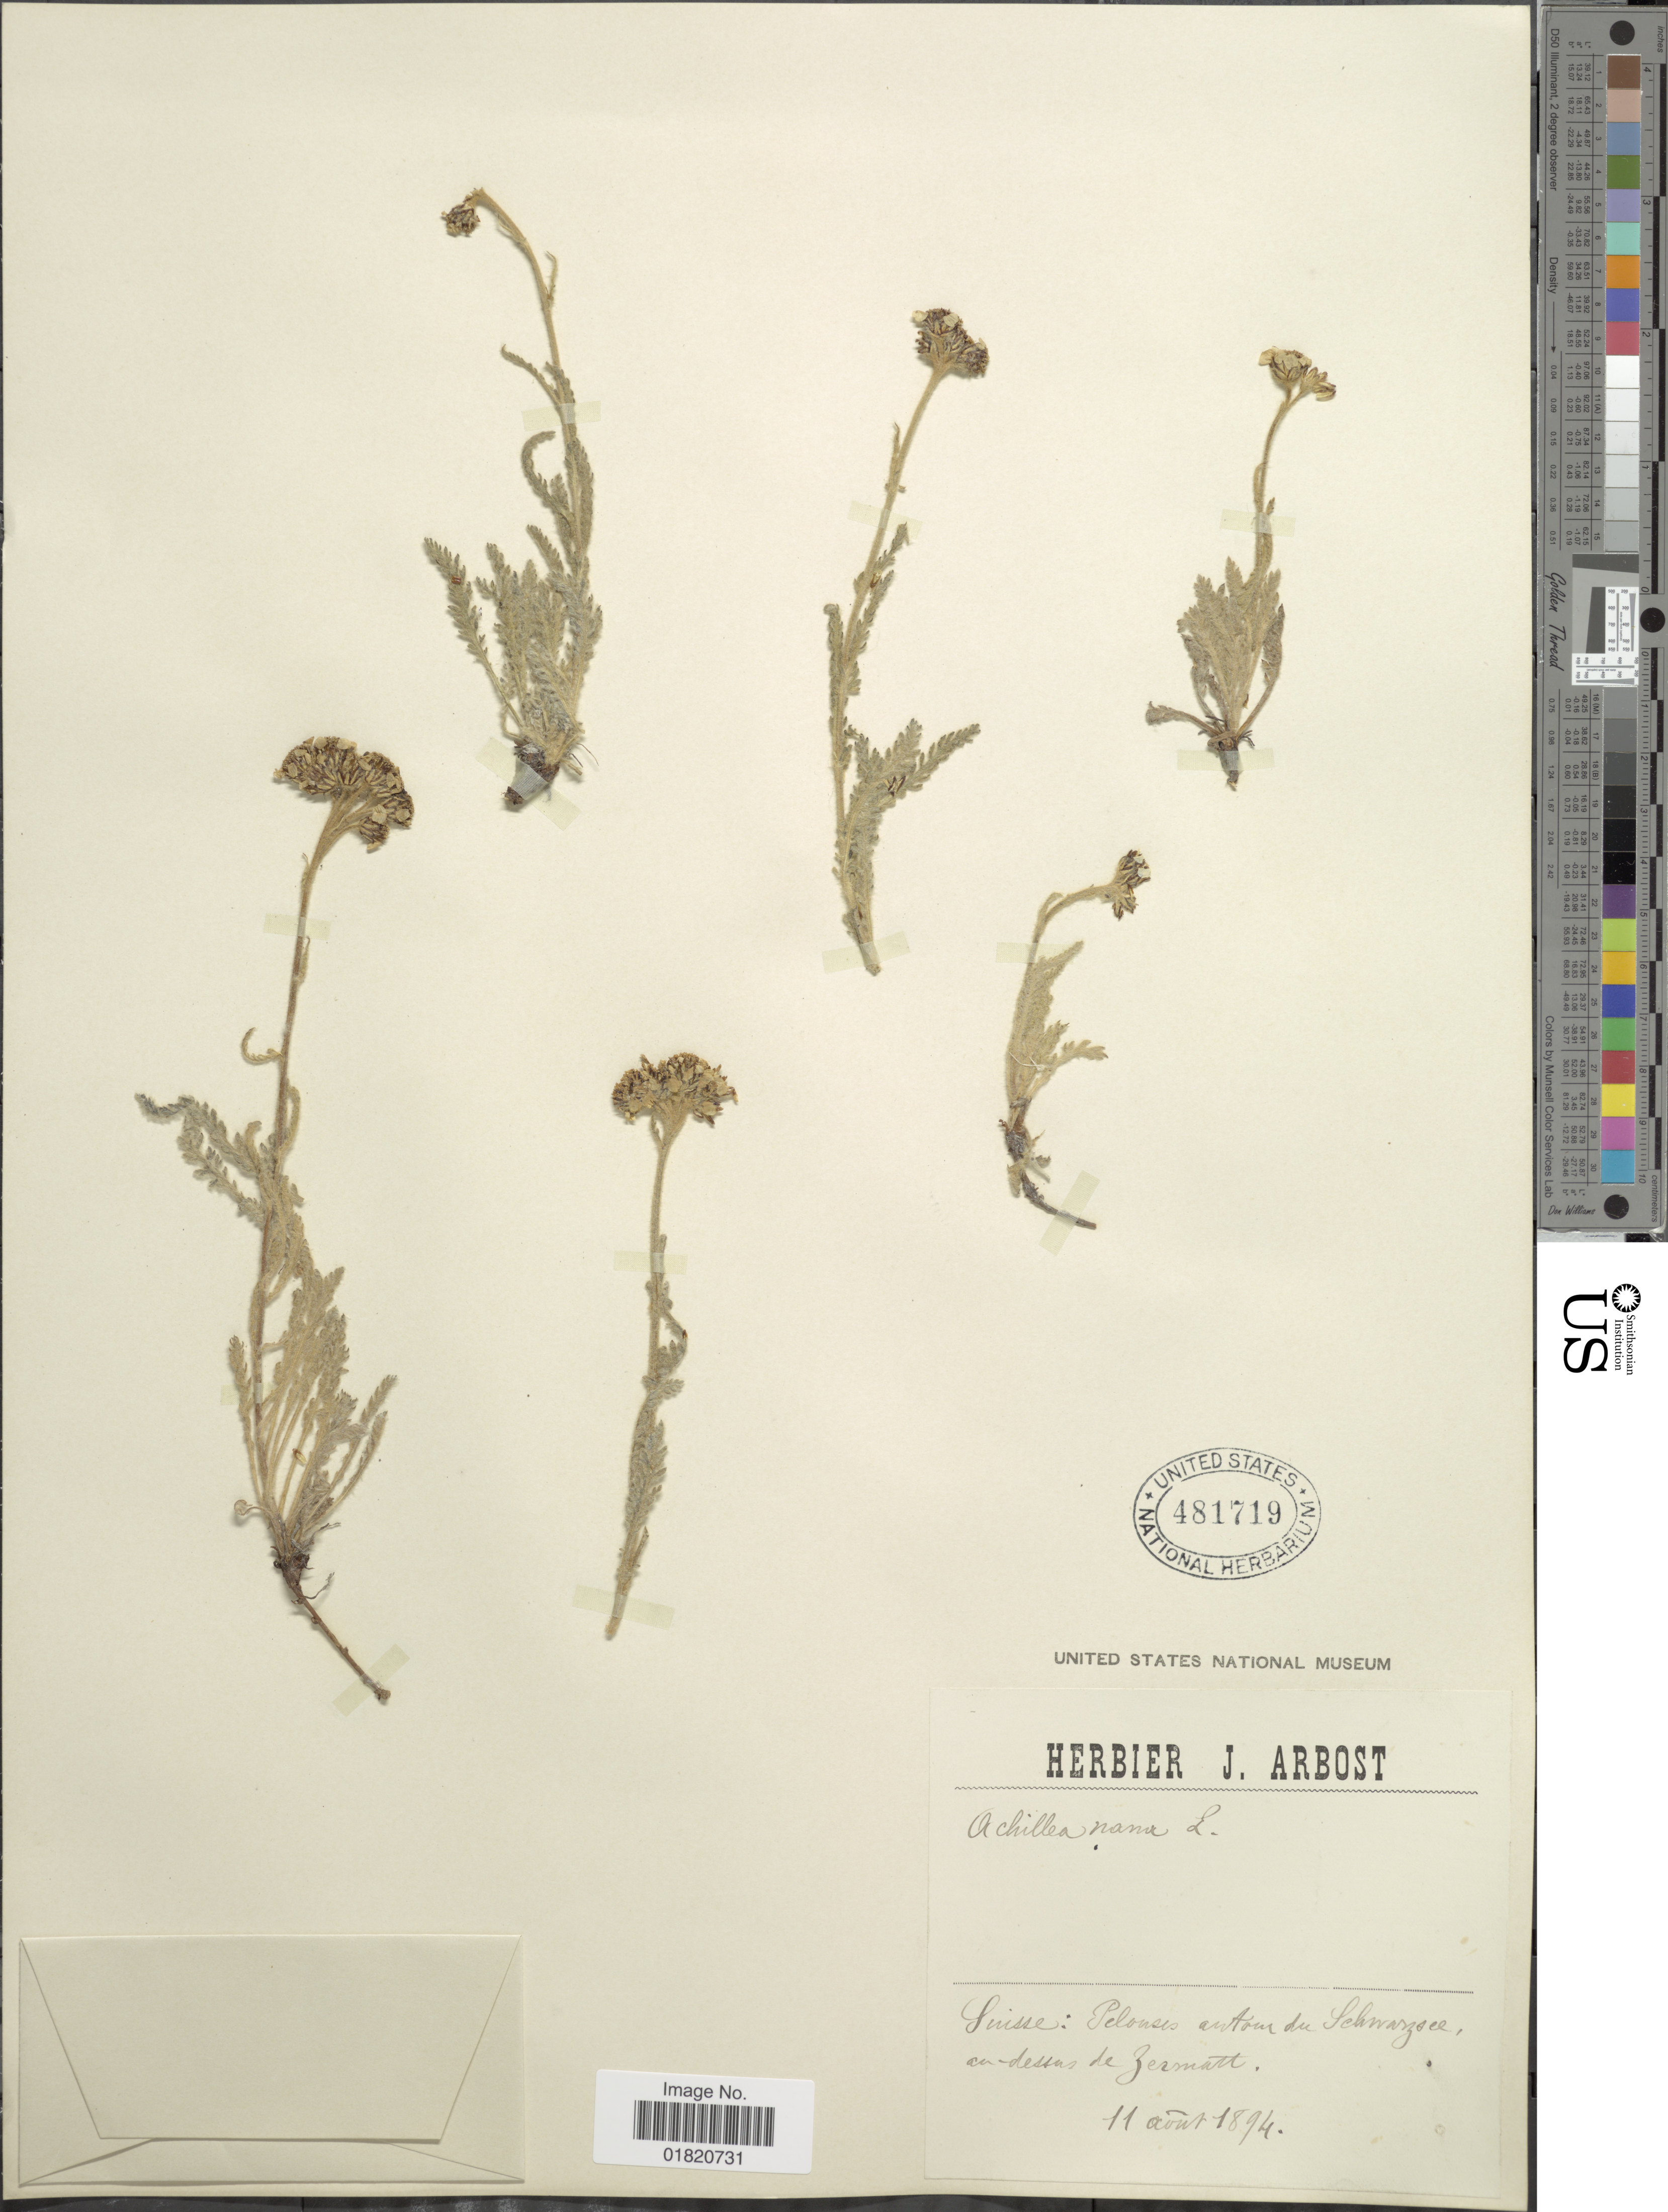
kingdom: Plantae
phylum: Tracheophyta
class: Magnoliopsida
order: Asterales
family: Asteraceae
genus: Achillea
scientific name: Achillea nana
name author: L.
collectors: ex herb. J. Arbost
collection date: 1894-08-11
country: Switzerland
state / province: Valais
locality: Suisse: Pelouses autour du Schwarzsee, en-dessus de Zermatt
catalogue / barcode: US 481719